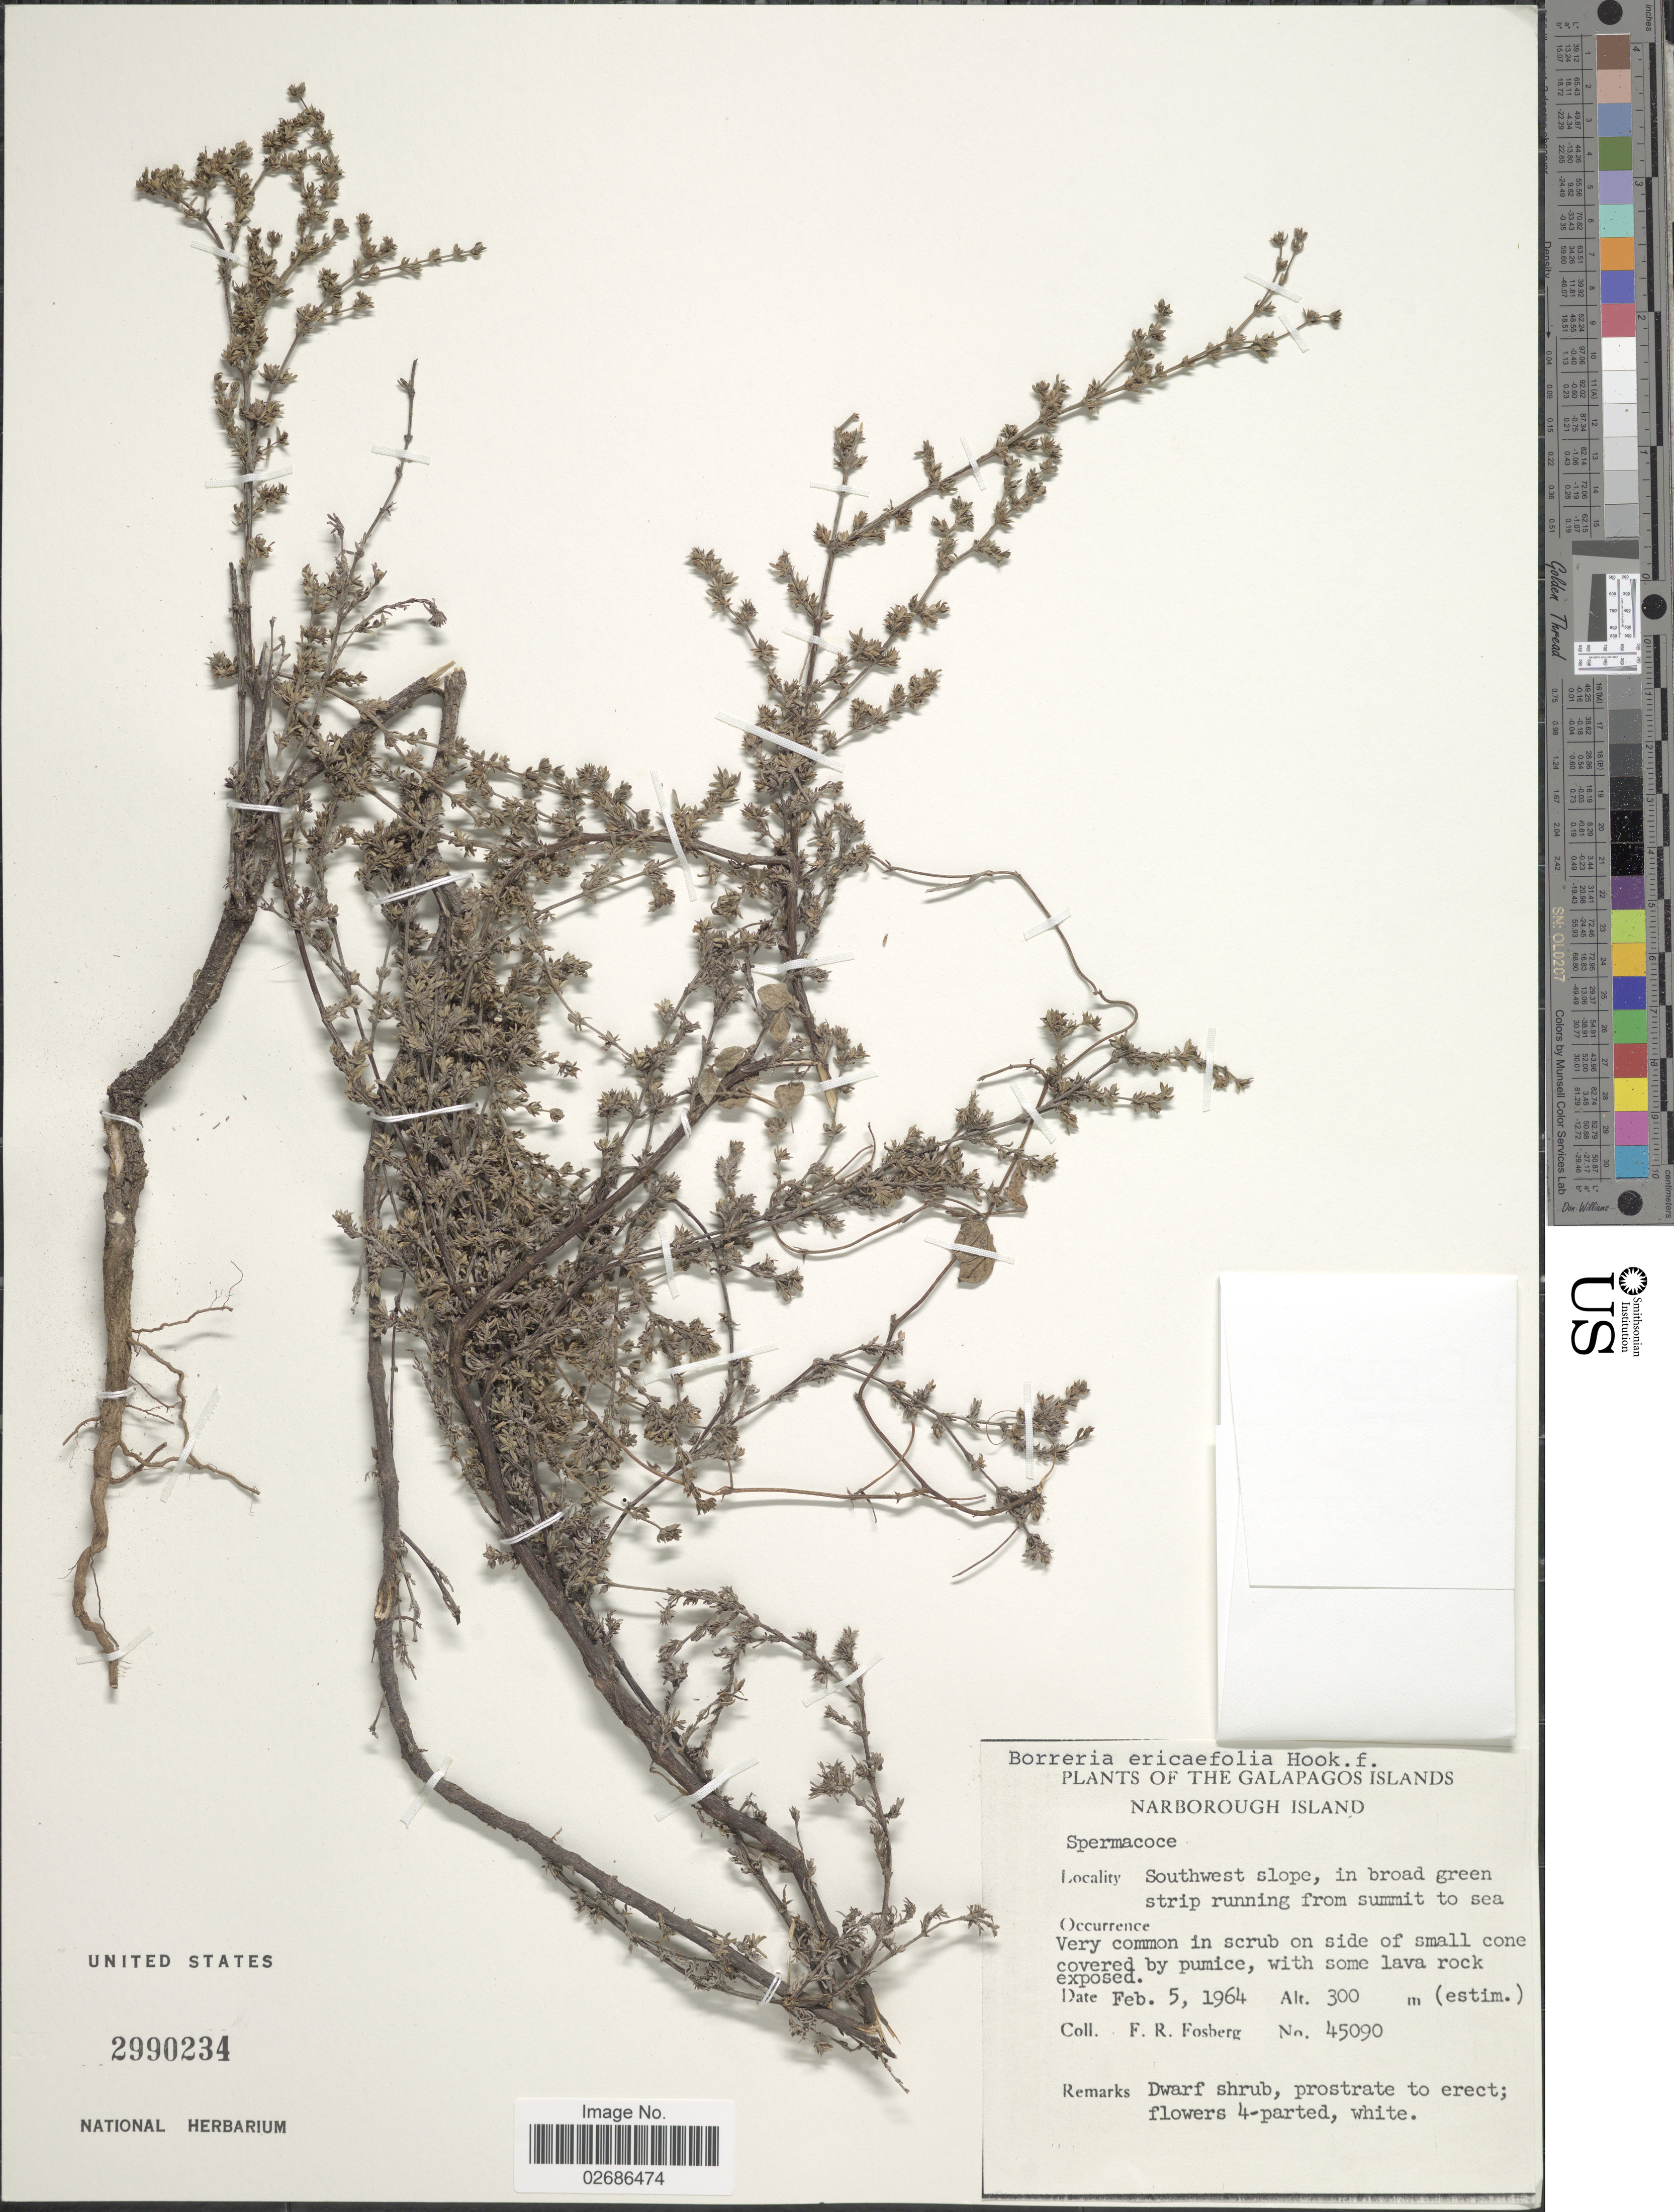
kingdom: Plantae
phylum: Tracheophyta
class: Magnoliopsida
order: Gentianales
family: Rubiaceae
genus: Borreria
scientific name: Borreria ericifolia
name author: Hook. f.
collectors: F. R. Fosberg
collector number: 45090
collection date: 1964-02-05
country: Ecuador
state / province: Colón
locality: The Galapagos Islands, Narborough Island, Southwest slope, in broad green strip running from summit to sea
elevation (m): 300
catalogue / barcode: US 2990234